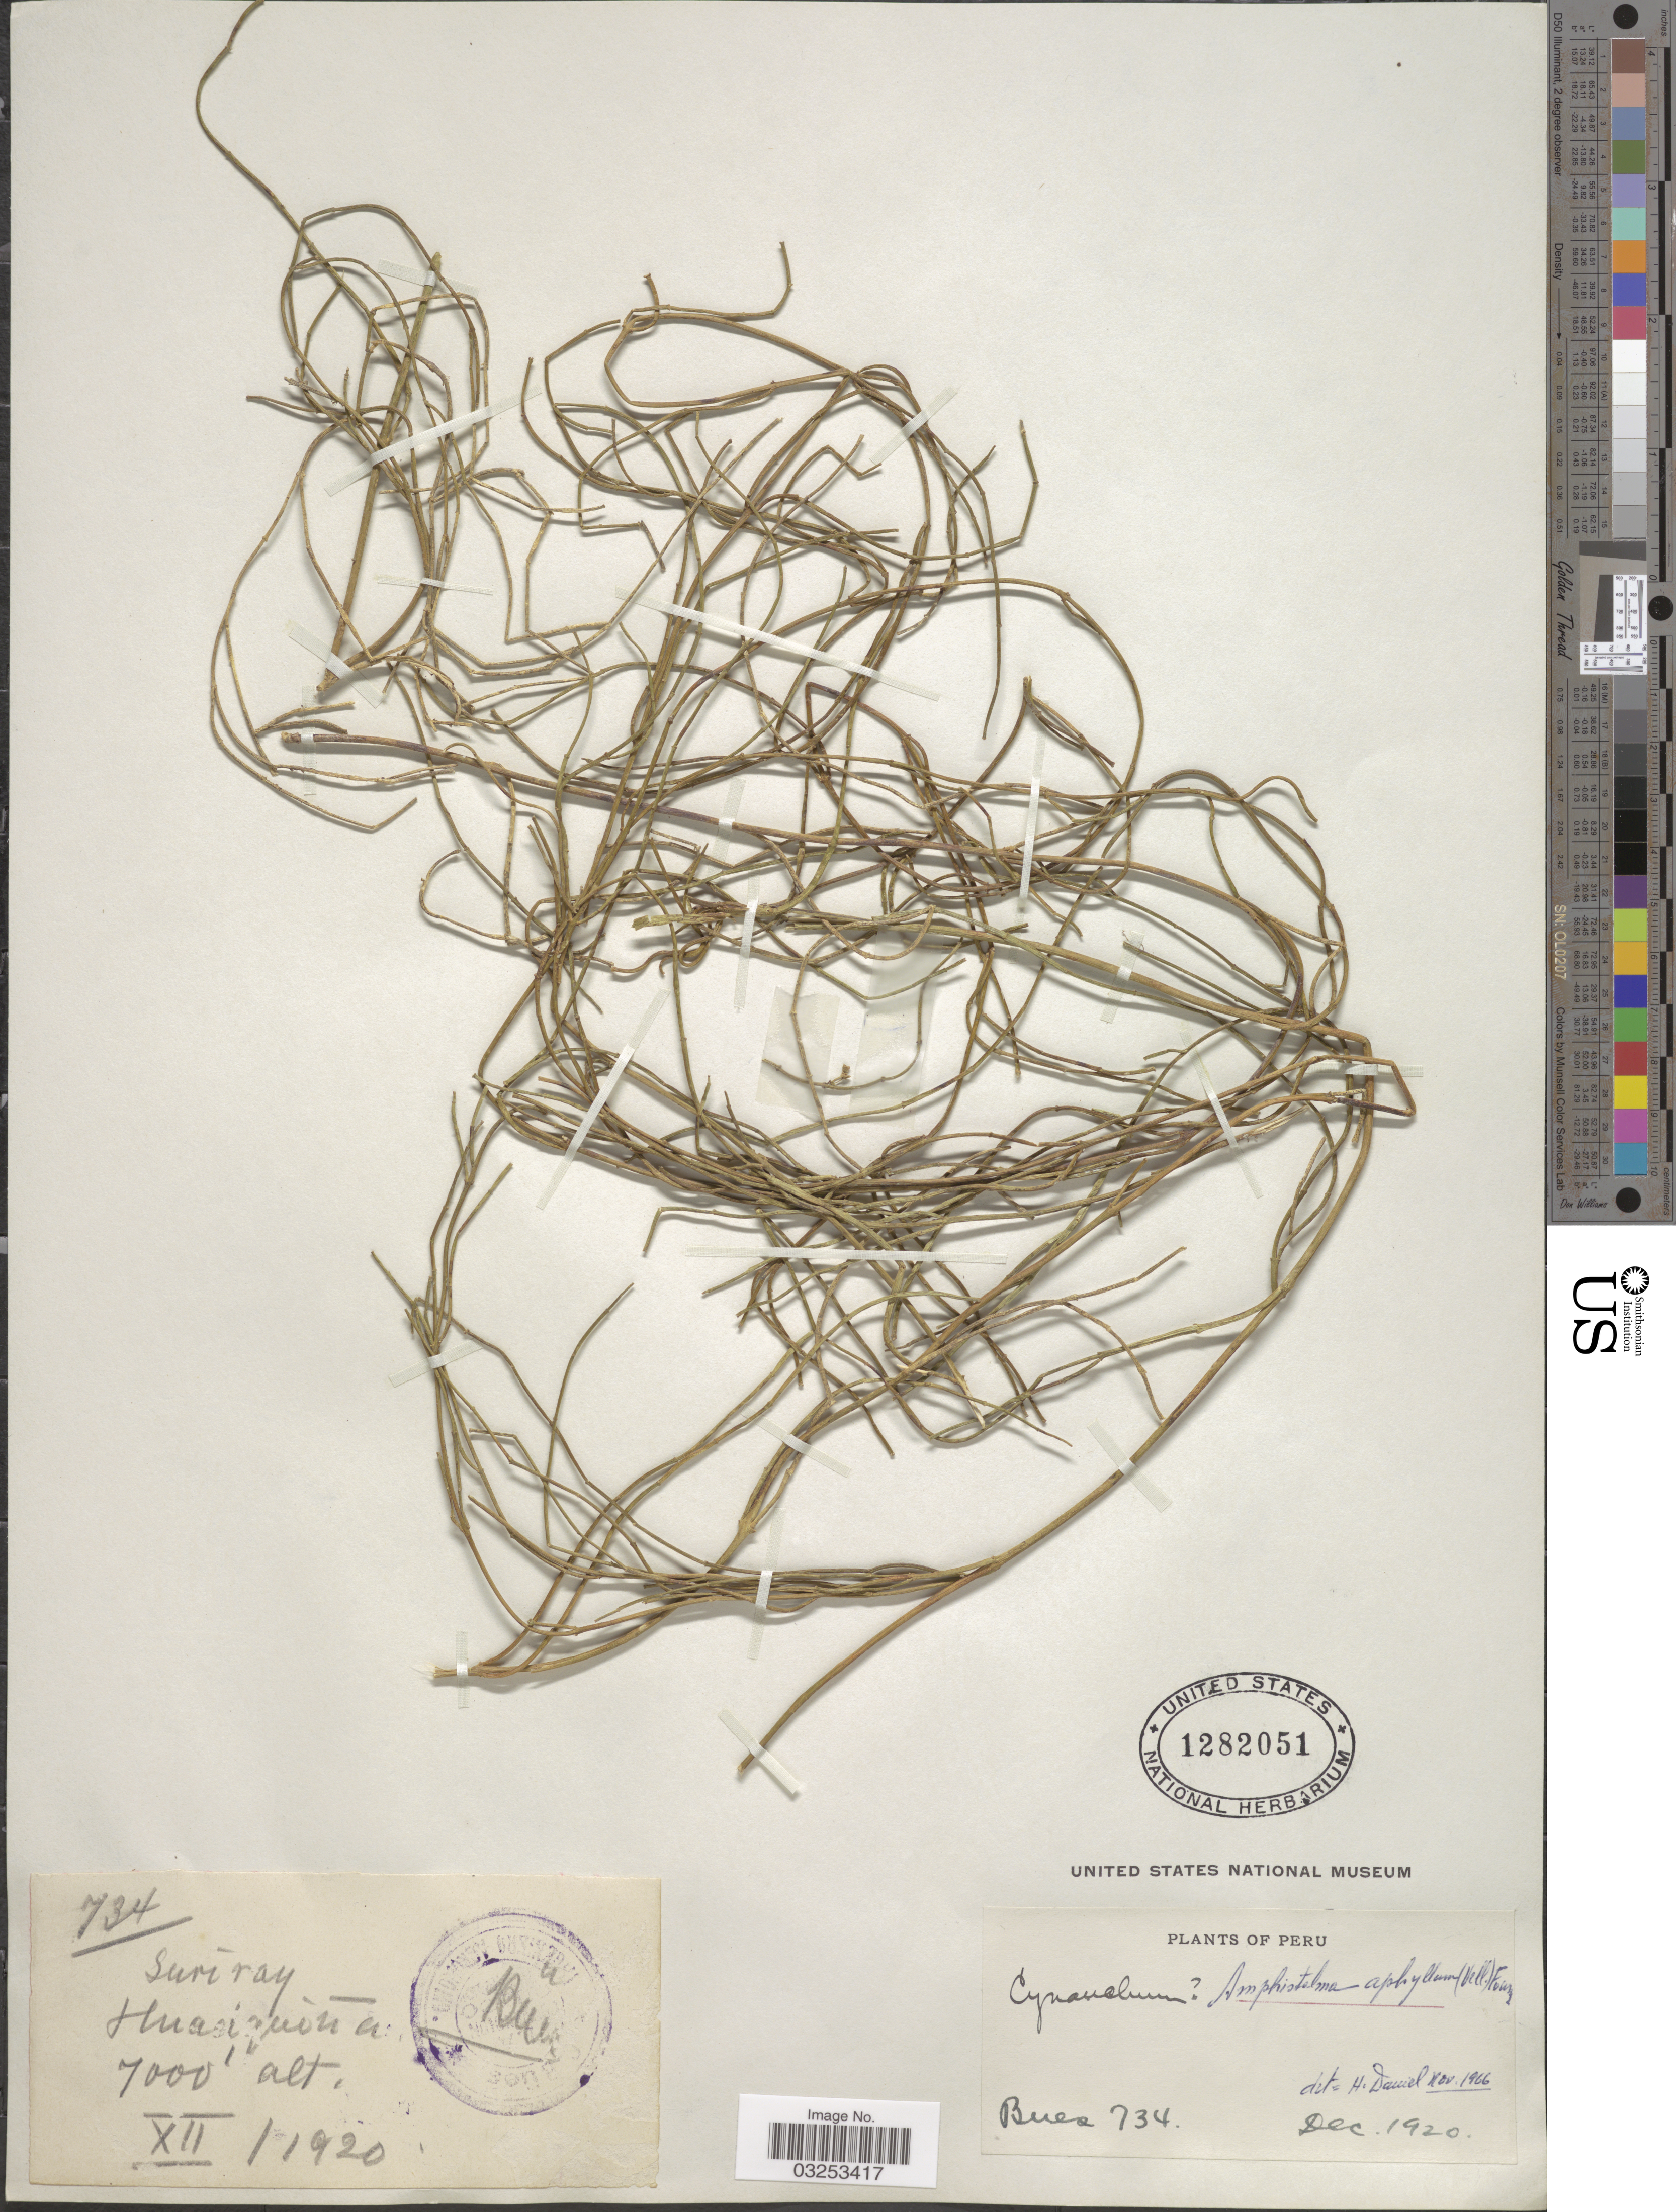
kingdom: Plantae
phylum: Tracheophyta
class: Magnoliopsida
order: Gentianales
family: Apocynaceae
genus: Tassadia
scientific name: Tassadia subulata var. florida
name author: (Vell.) Fontella & E.A. Schwarz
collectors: Bues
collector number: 734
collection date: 1920-12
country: Peru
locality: Suriray, Huadquiña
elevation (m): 2134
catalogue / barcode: US 1282051